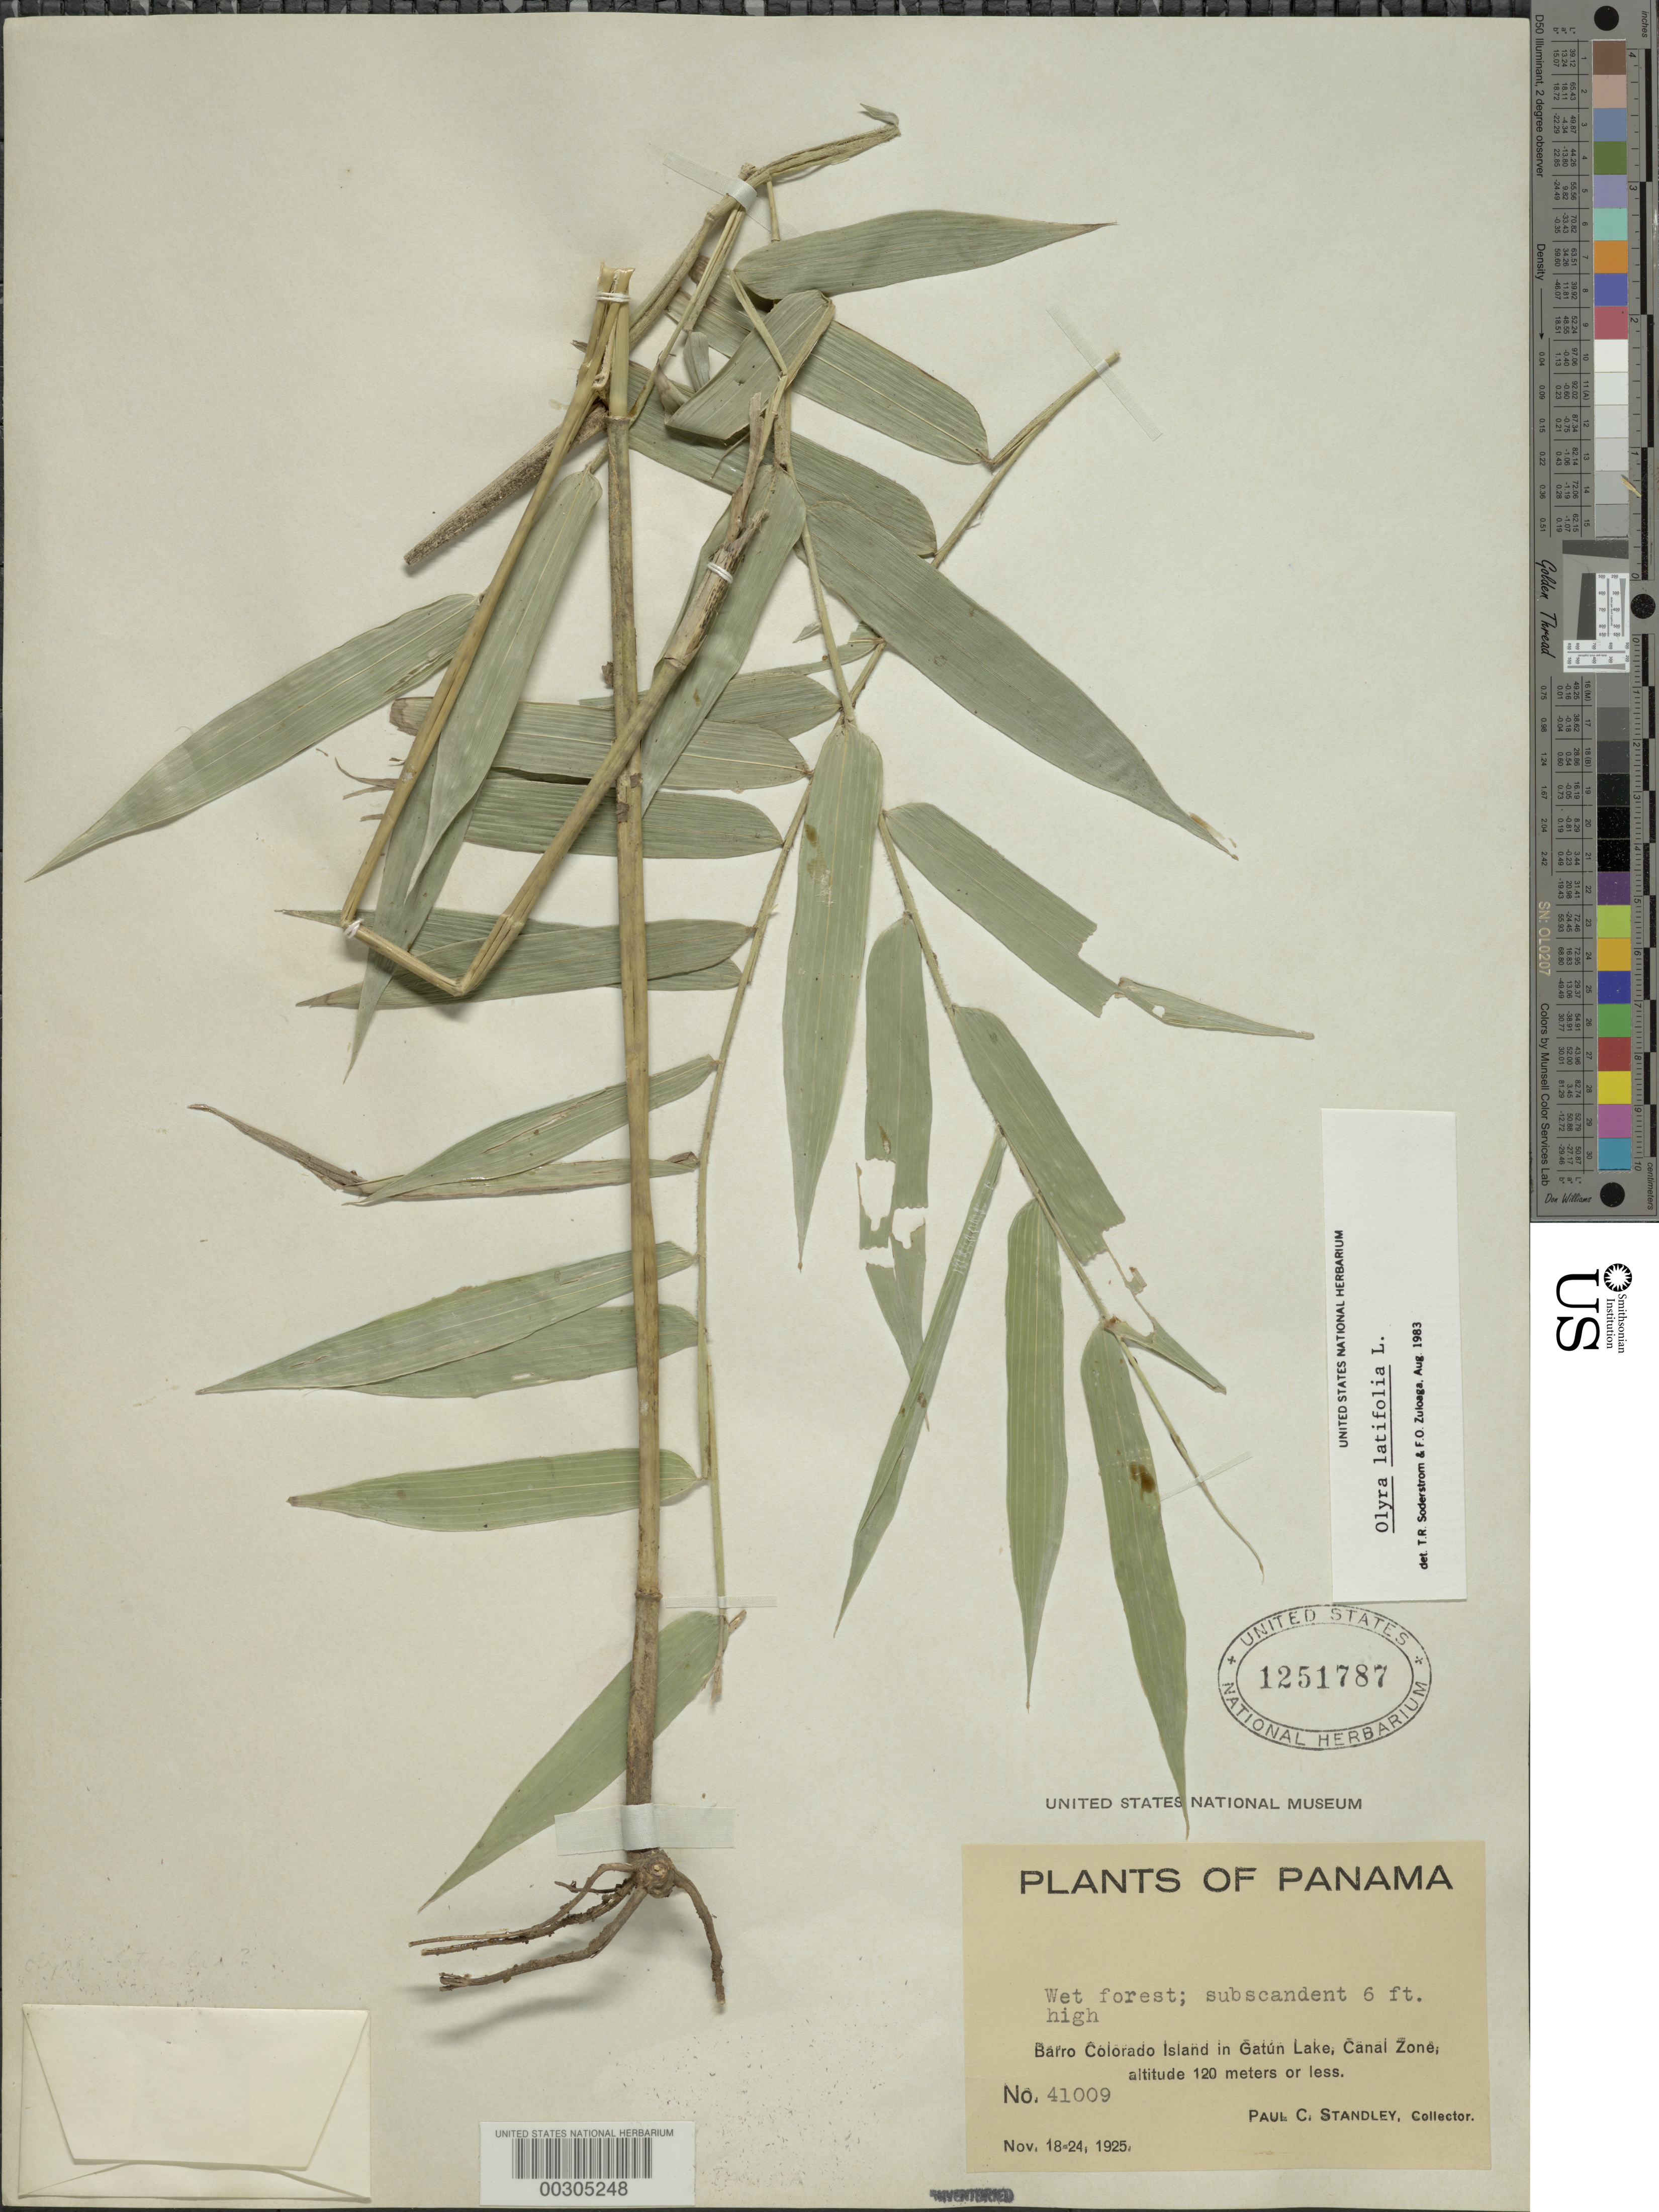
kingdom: Plantae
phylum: Tracheophyta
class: Liliopsida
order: Poales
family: Poaceae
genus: Olyra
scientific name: Olyra latifolia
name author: L.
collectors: P. C. Standley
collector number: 41009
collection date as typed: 18 Nov 1925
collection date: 1925-11-18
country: Panama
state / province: Panamá Oeste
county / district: Canal Zone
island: Barro Colorado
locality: Gatun Lake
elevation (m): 120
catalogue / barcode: US 1251787